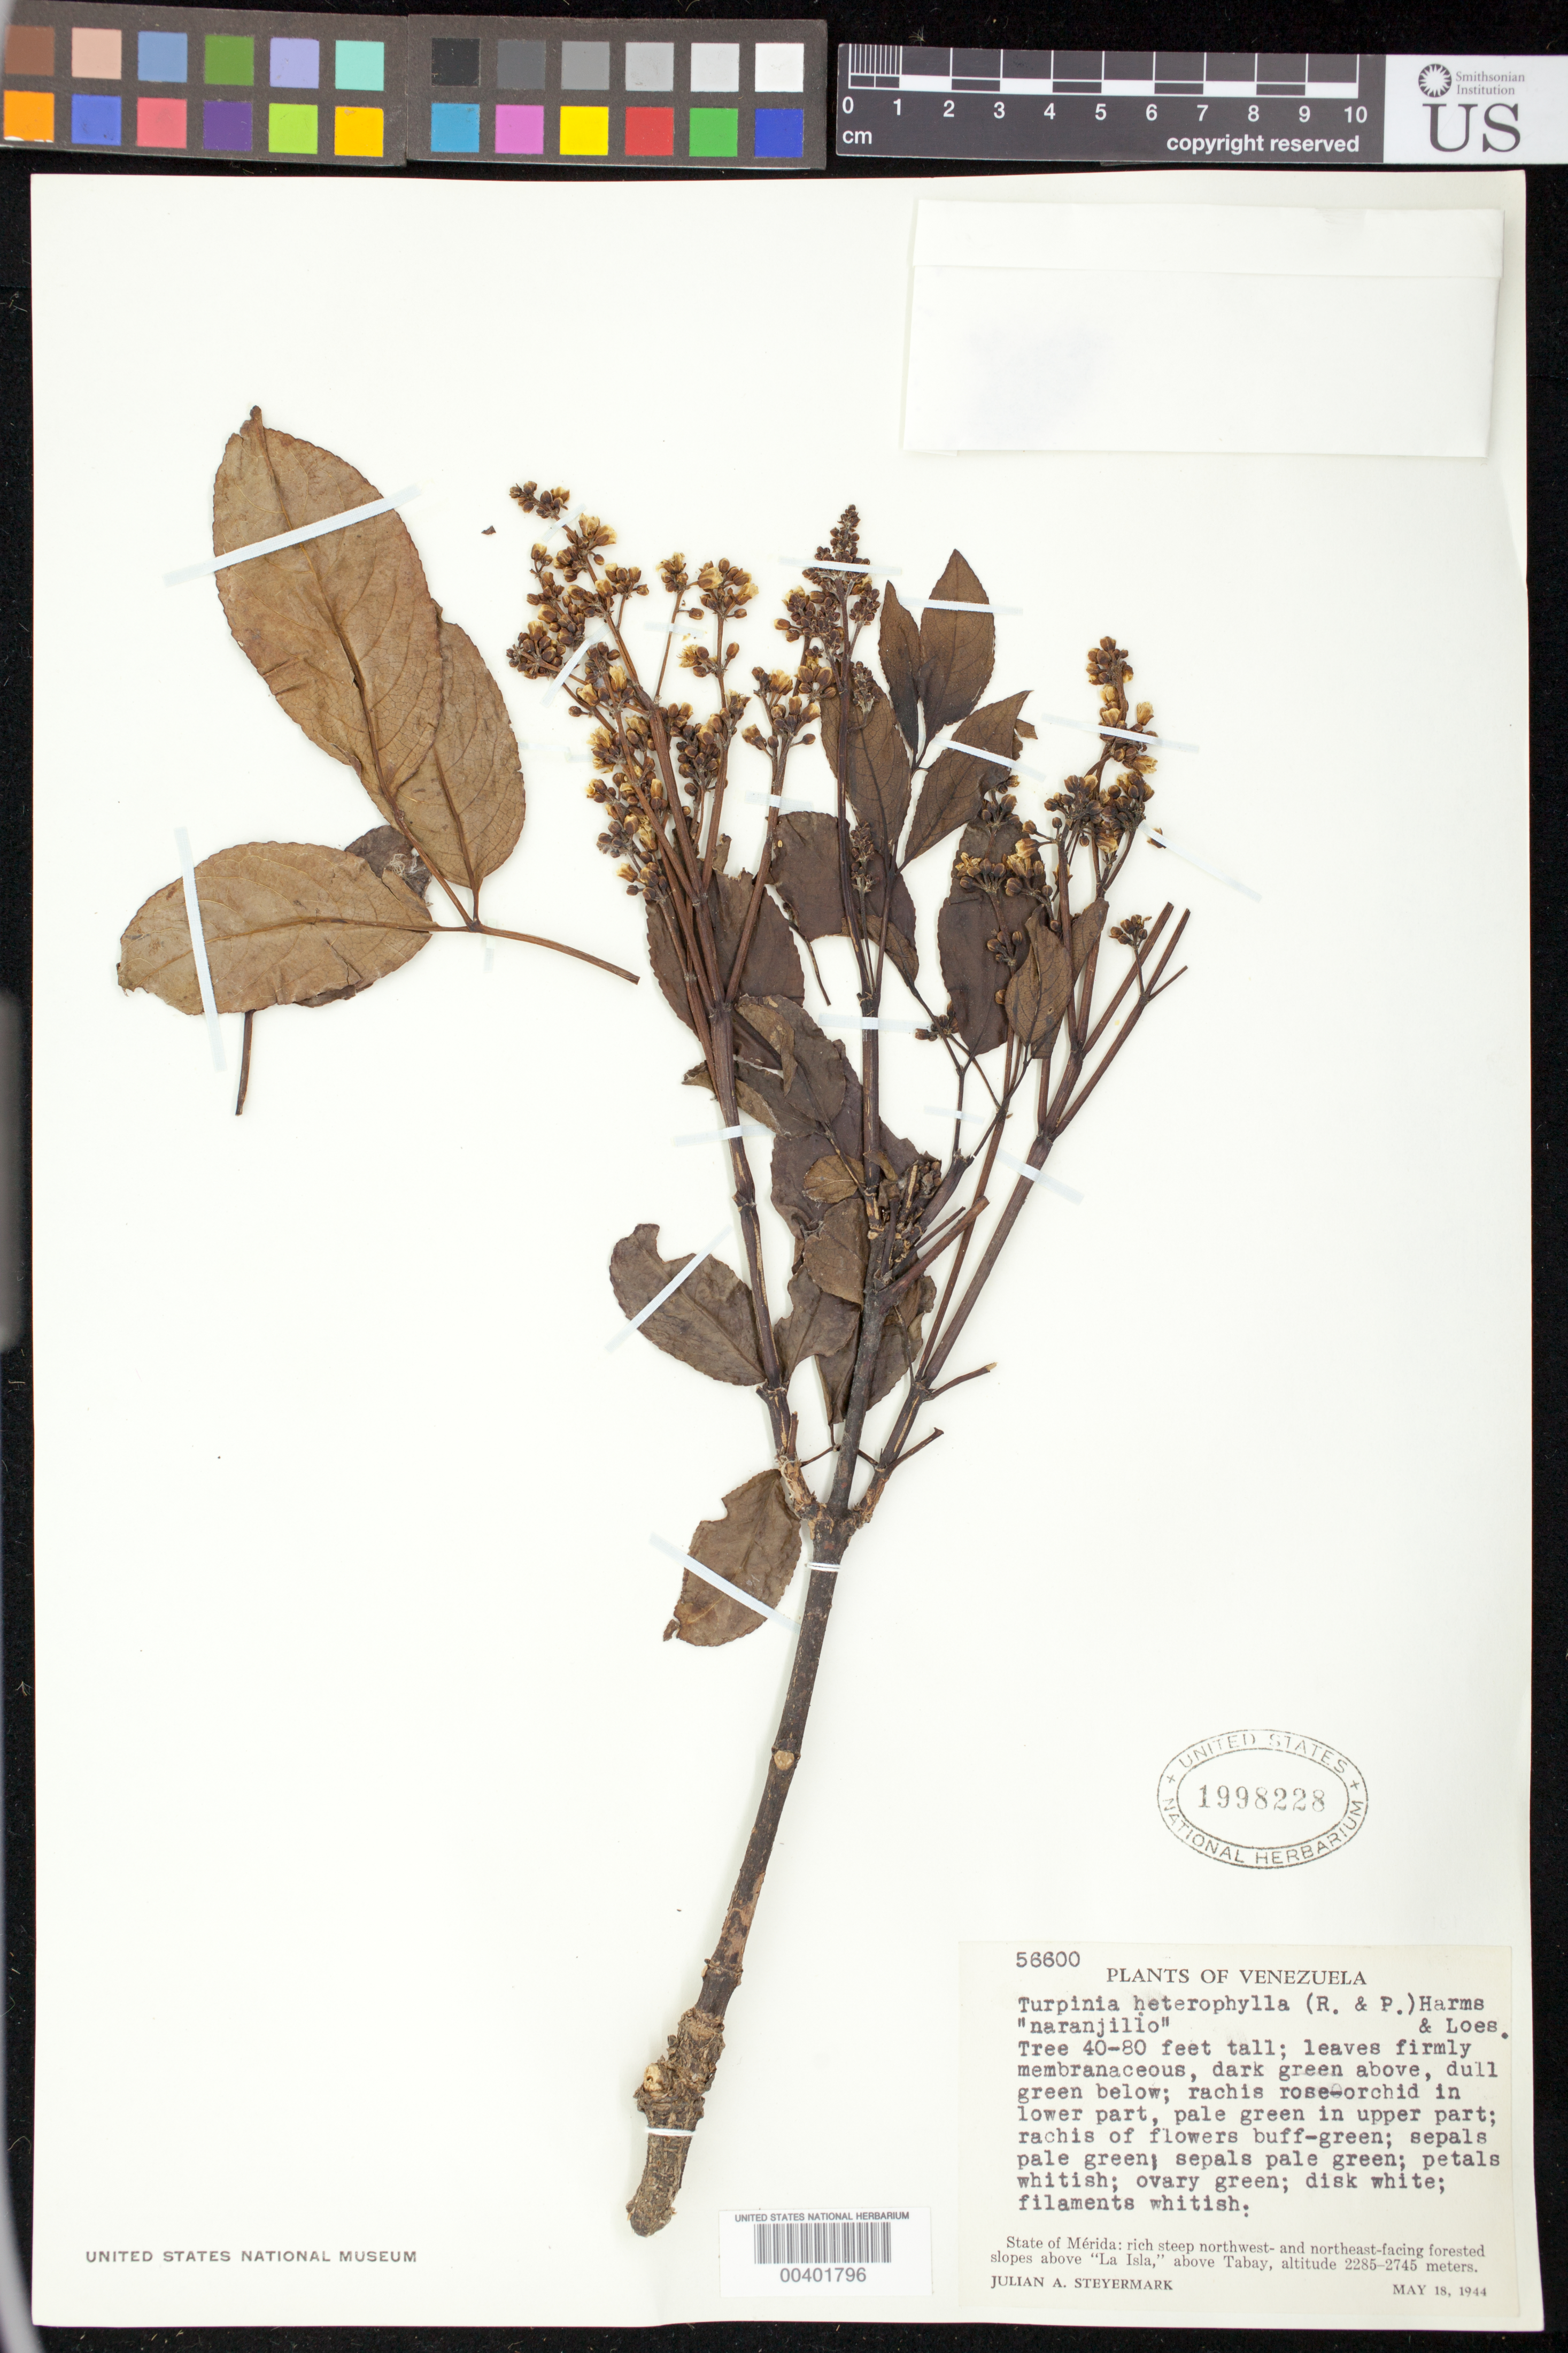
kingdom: Plantae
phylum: Tracheophyta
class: Magnoliopsida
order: Crossosomatales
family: Staphyleaceae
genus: Turpinia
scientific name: Turpinia heterophylla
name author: (Ruiz & Pav.) Harms & Loes.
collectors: J. Steyermark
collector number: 56600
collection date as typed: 18 May 1944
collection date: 1944-05-18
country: Venezuela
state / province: Mérida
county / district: Libertador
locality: Above "La Isla," above Tabay. Isla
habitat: Forested slopes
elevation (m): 2285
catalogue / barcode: US 1998228